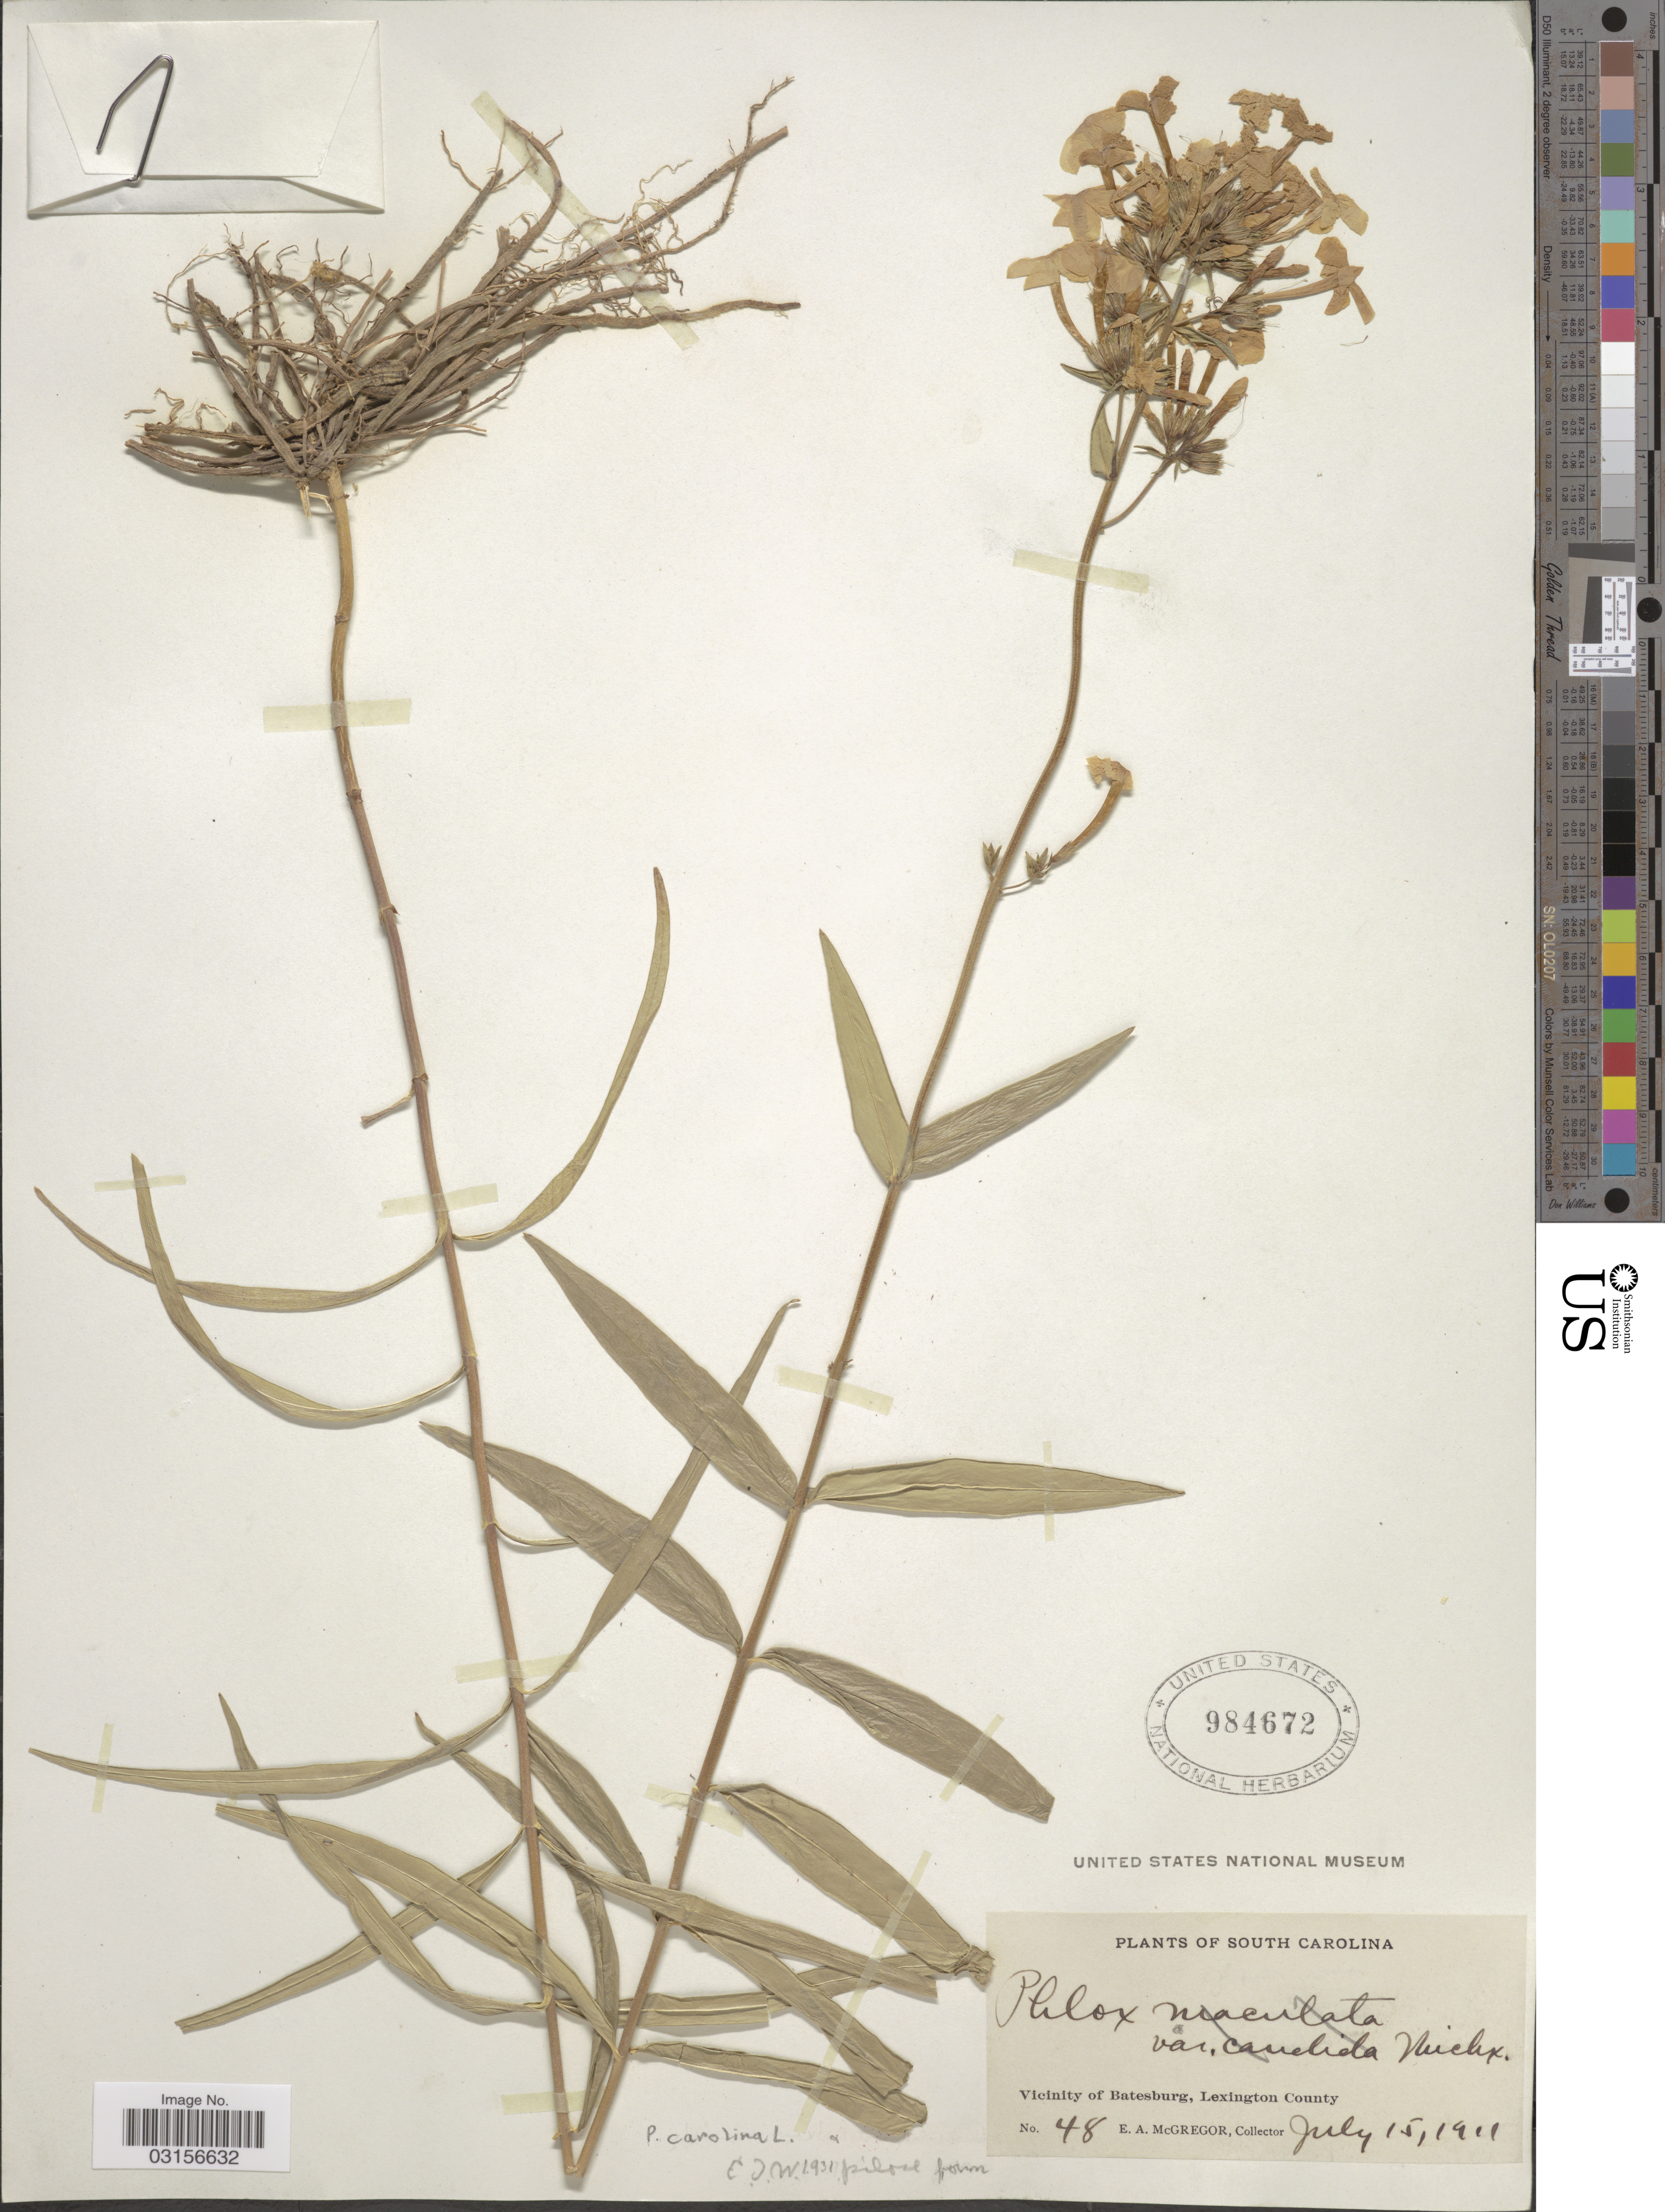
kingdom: Plantae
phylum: Tracheophyta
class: Magnoliopsida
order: Ericales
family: Polemoniaceae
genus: Phlox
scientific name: Phlox carolina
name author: L.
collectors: E. A. McGregor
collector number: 48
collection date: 1911-07-15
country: United States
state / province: South Carolina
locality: Vicinity of Batesburg, Lexington County.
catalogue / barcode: US 984672